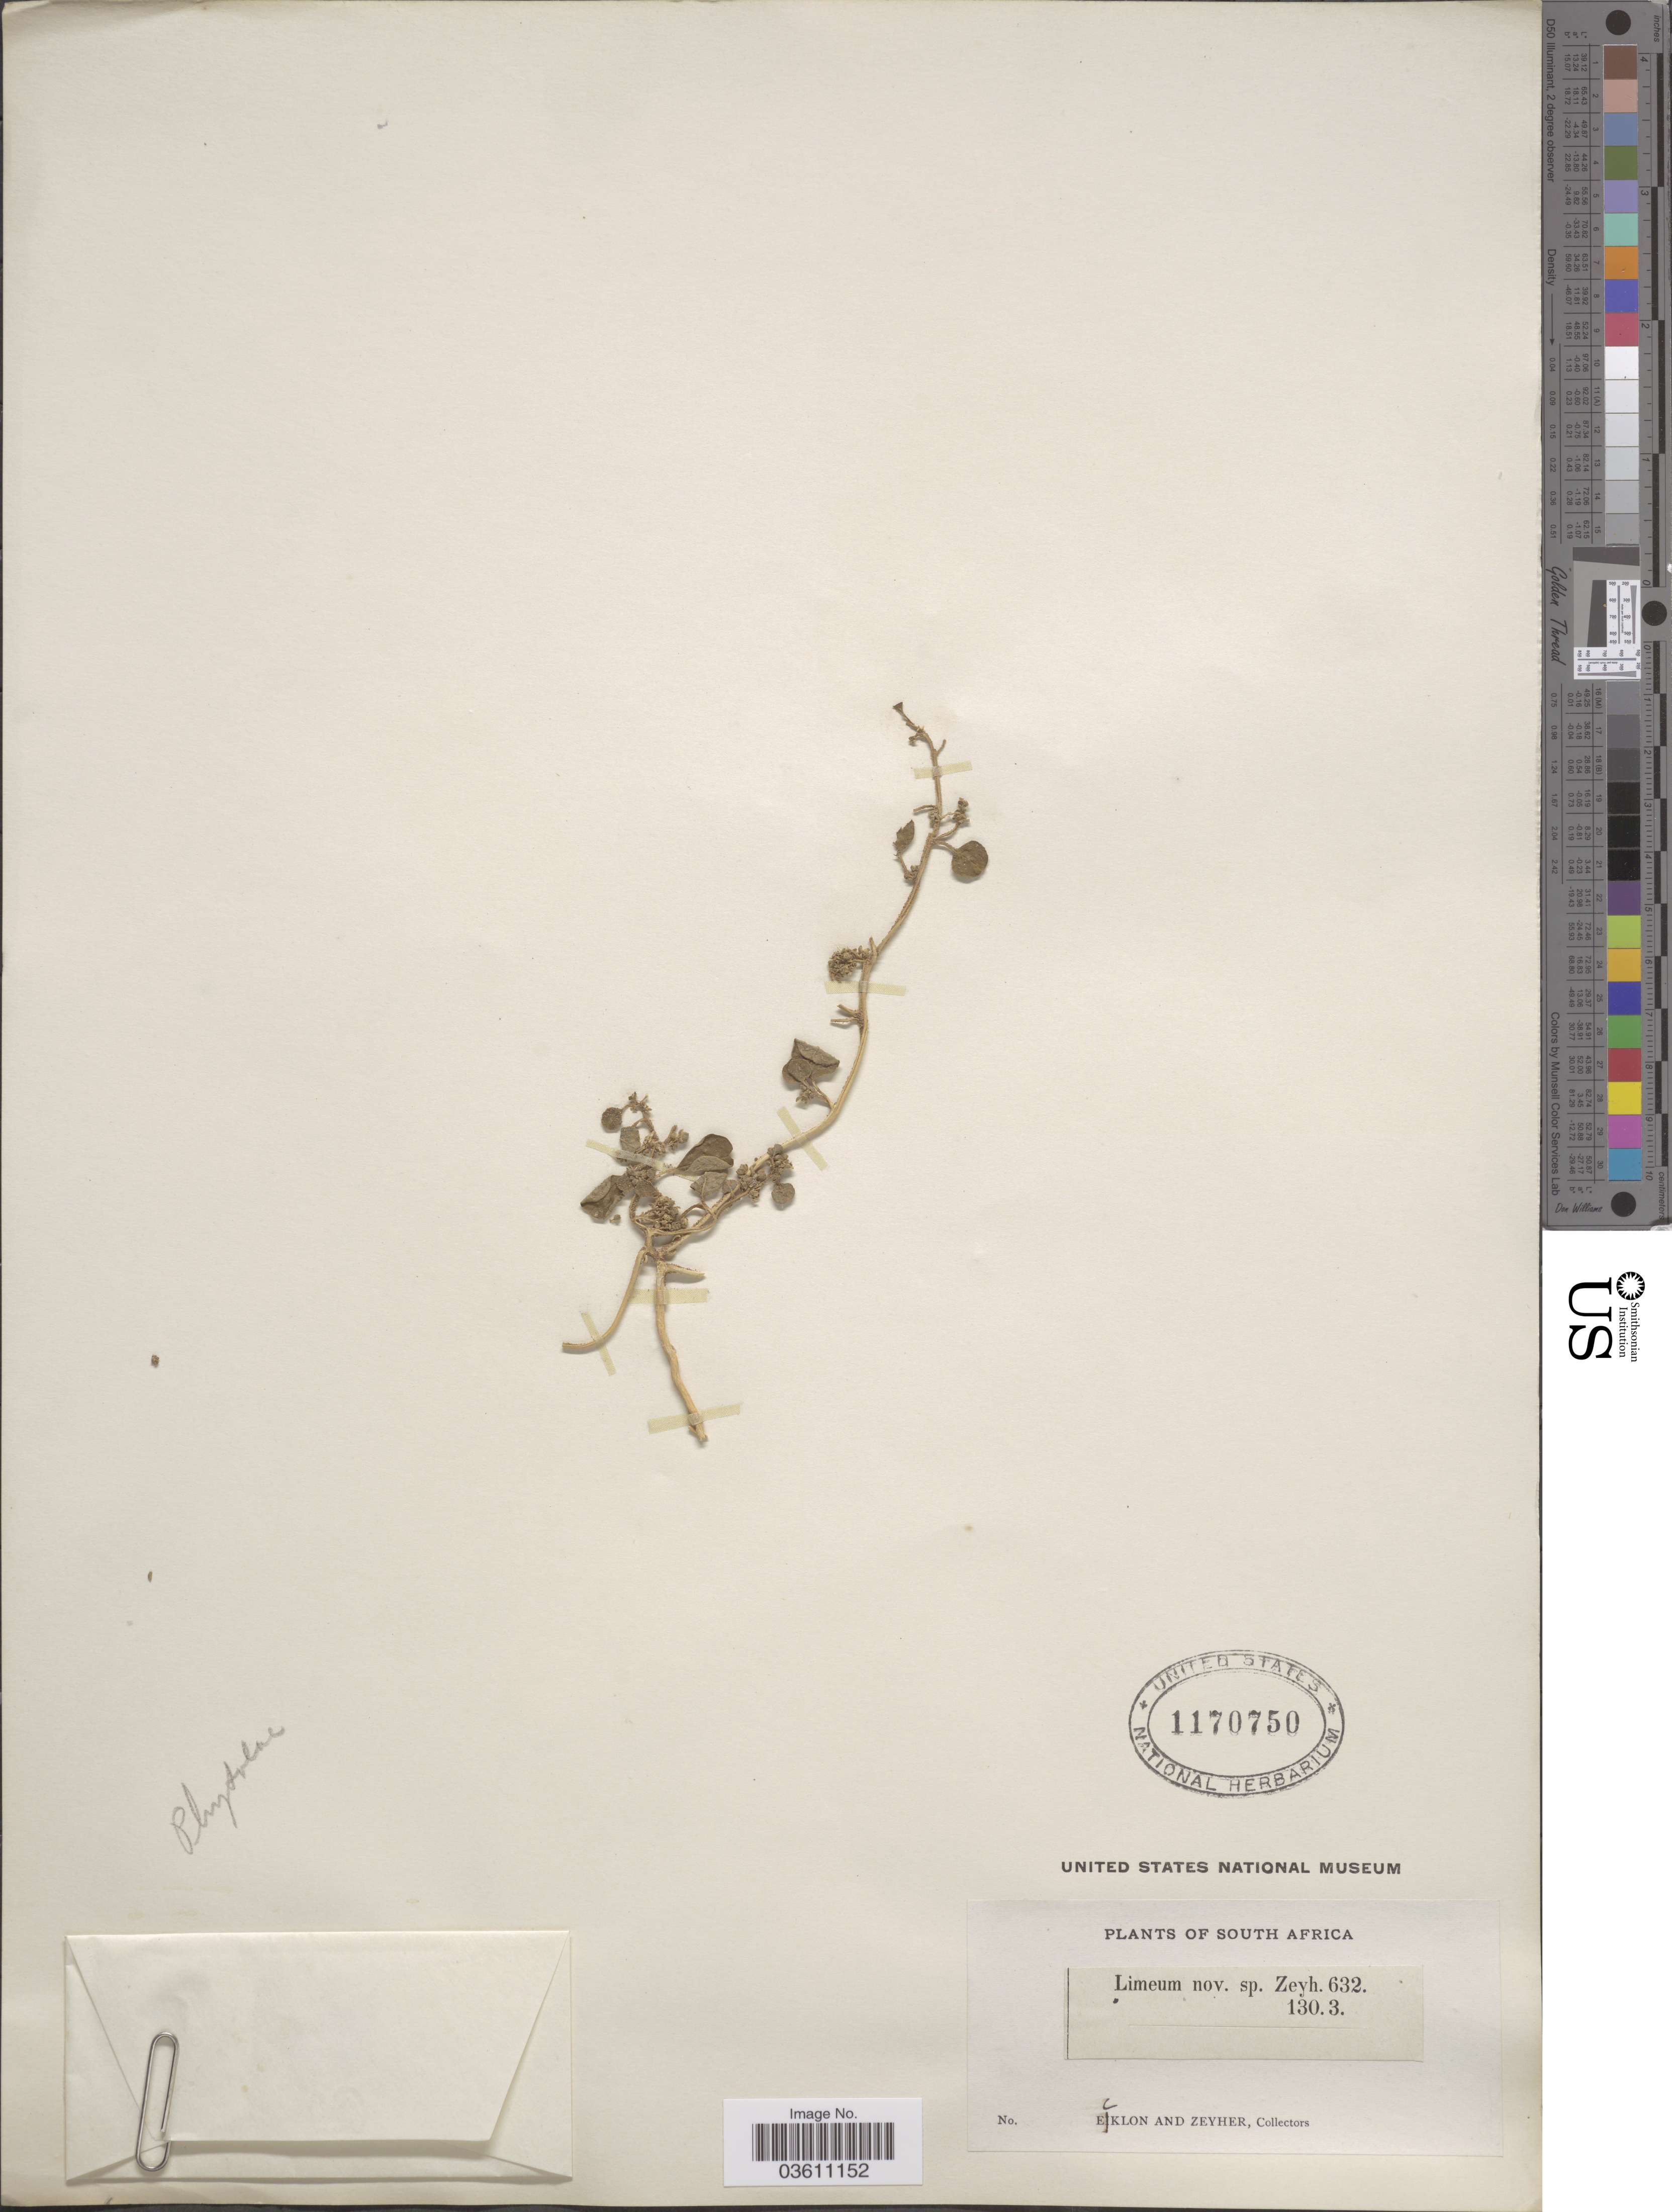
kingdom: Plantae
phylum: Tracheophyta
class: Magnoliopsida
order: Caryophyllales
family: Limeaceae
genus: Limeum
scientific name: Limeum nummulifolium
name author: H. Walter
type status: Possible Syntype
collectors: -. Ecklon & -. Zeyher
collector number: Zeyh. 632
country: South Africa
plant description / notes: Protologue, "Sudafrikanische Steppenprovinz: Kapland bei Fraserburg am Zakriver, 1400 m u. M. (H. Bolus no. 624!), ohne Standortsangabe (Zeyher no. 632!)"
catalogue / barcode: US 1170750